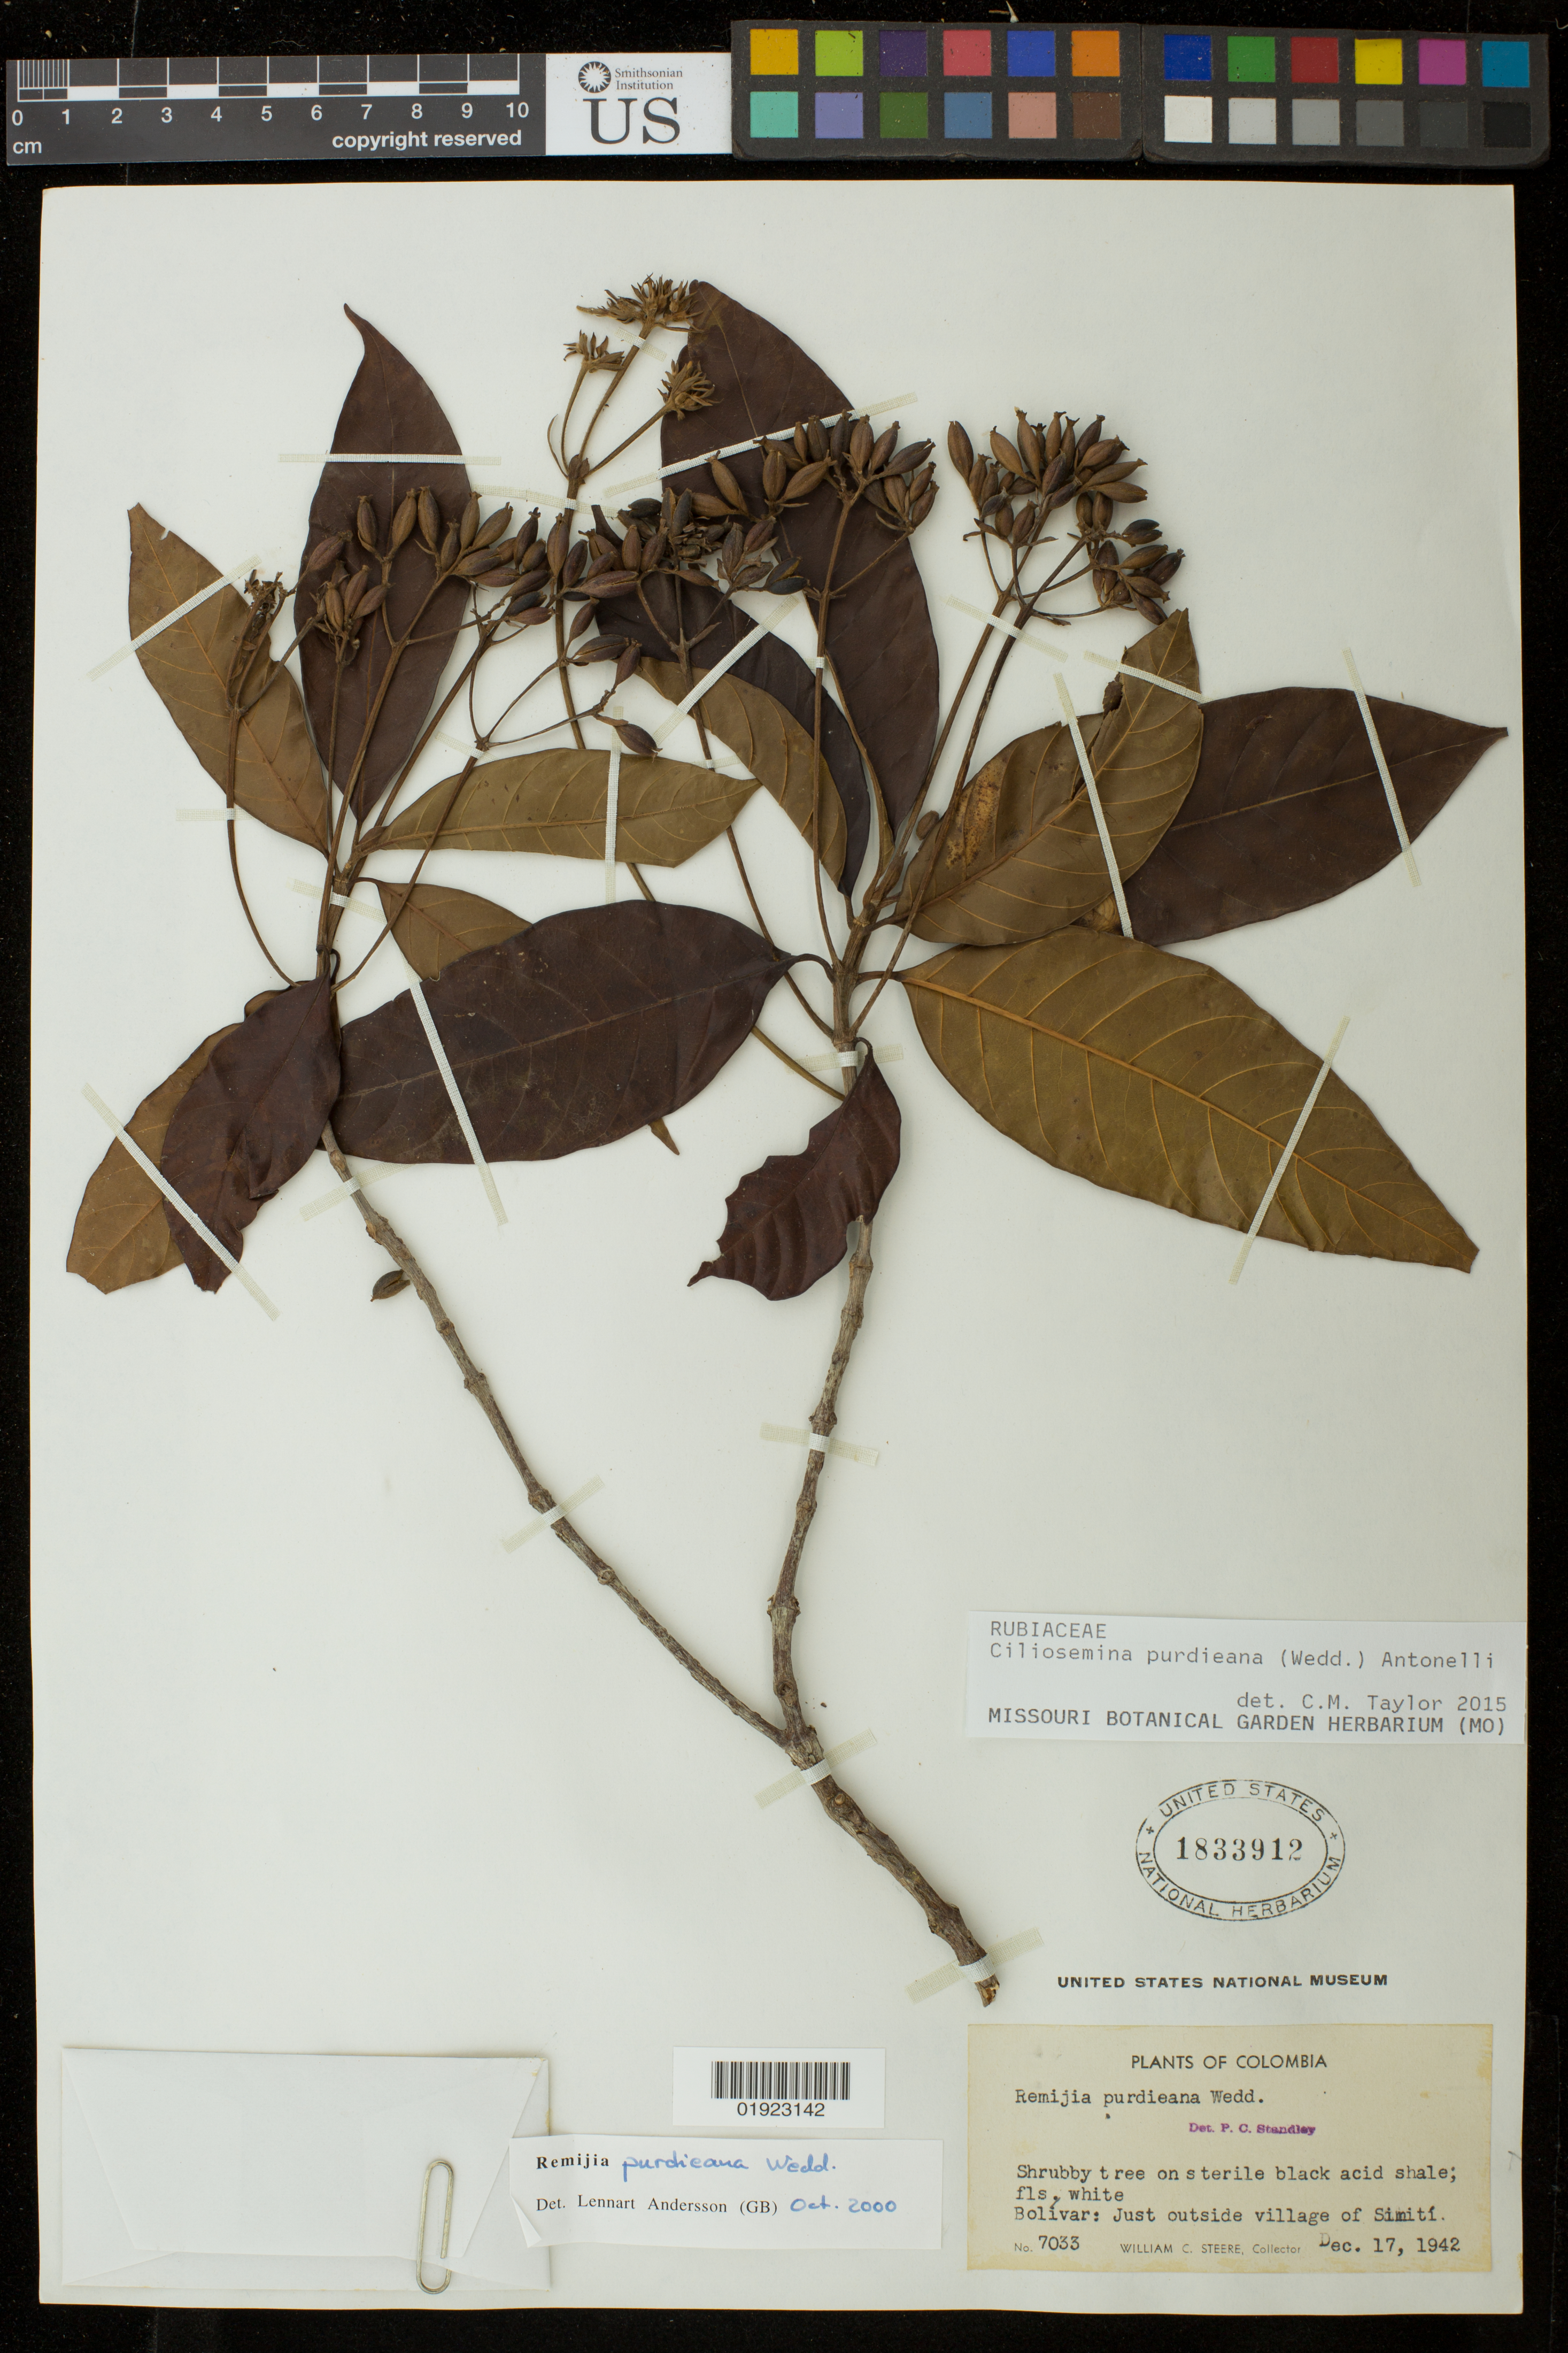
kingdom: Plantae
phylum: Tracheophyta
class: Magnoliopsida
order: Gentianales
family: Rubiaceae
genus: Ciliosemina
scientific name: Ciliosemina purdieana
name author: (Wedd.) Antonelli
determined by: Taylor, Charlotte M.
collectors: W. C. Steere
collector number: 7033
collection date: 1942-12-17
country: Colombia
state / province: Bolivar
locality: Just outside village of Simiti.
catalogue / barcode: US 1833912